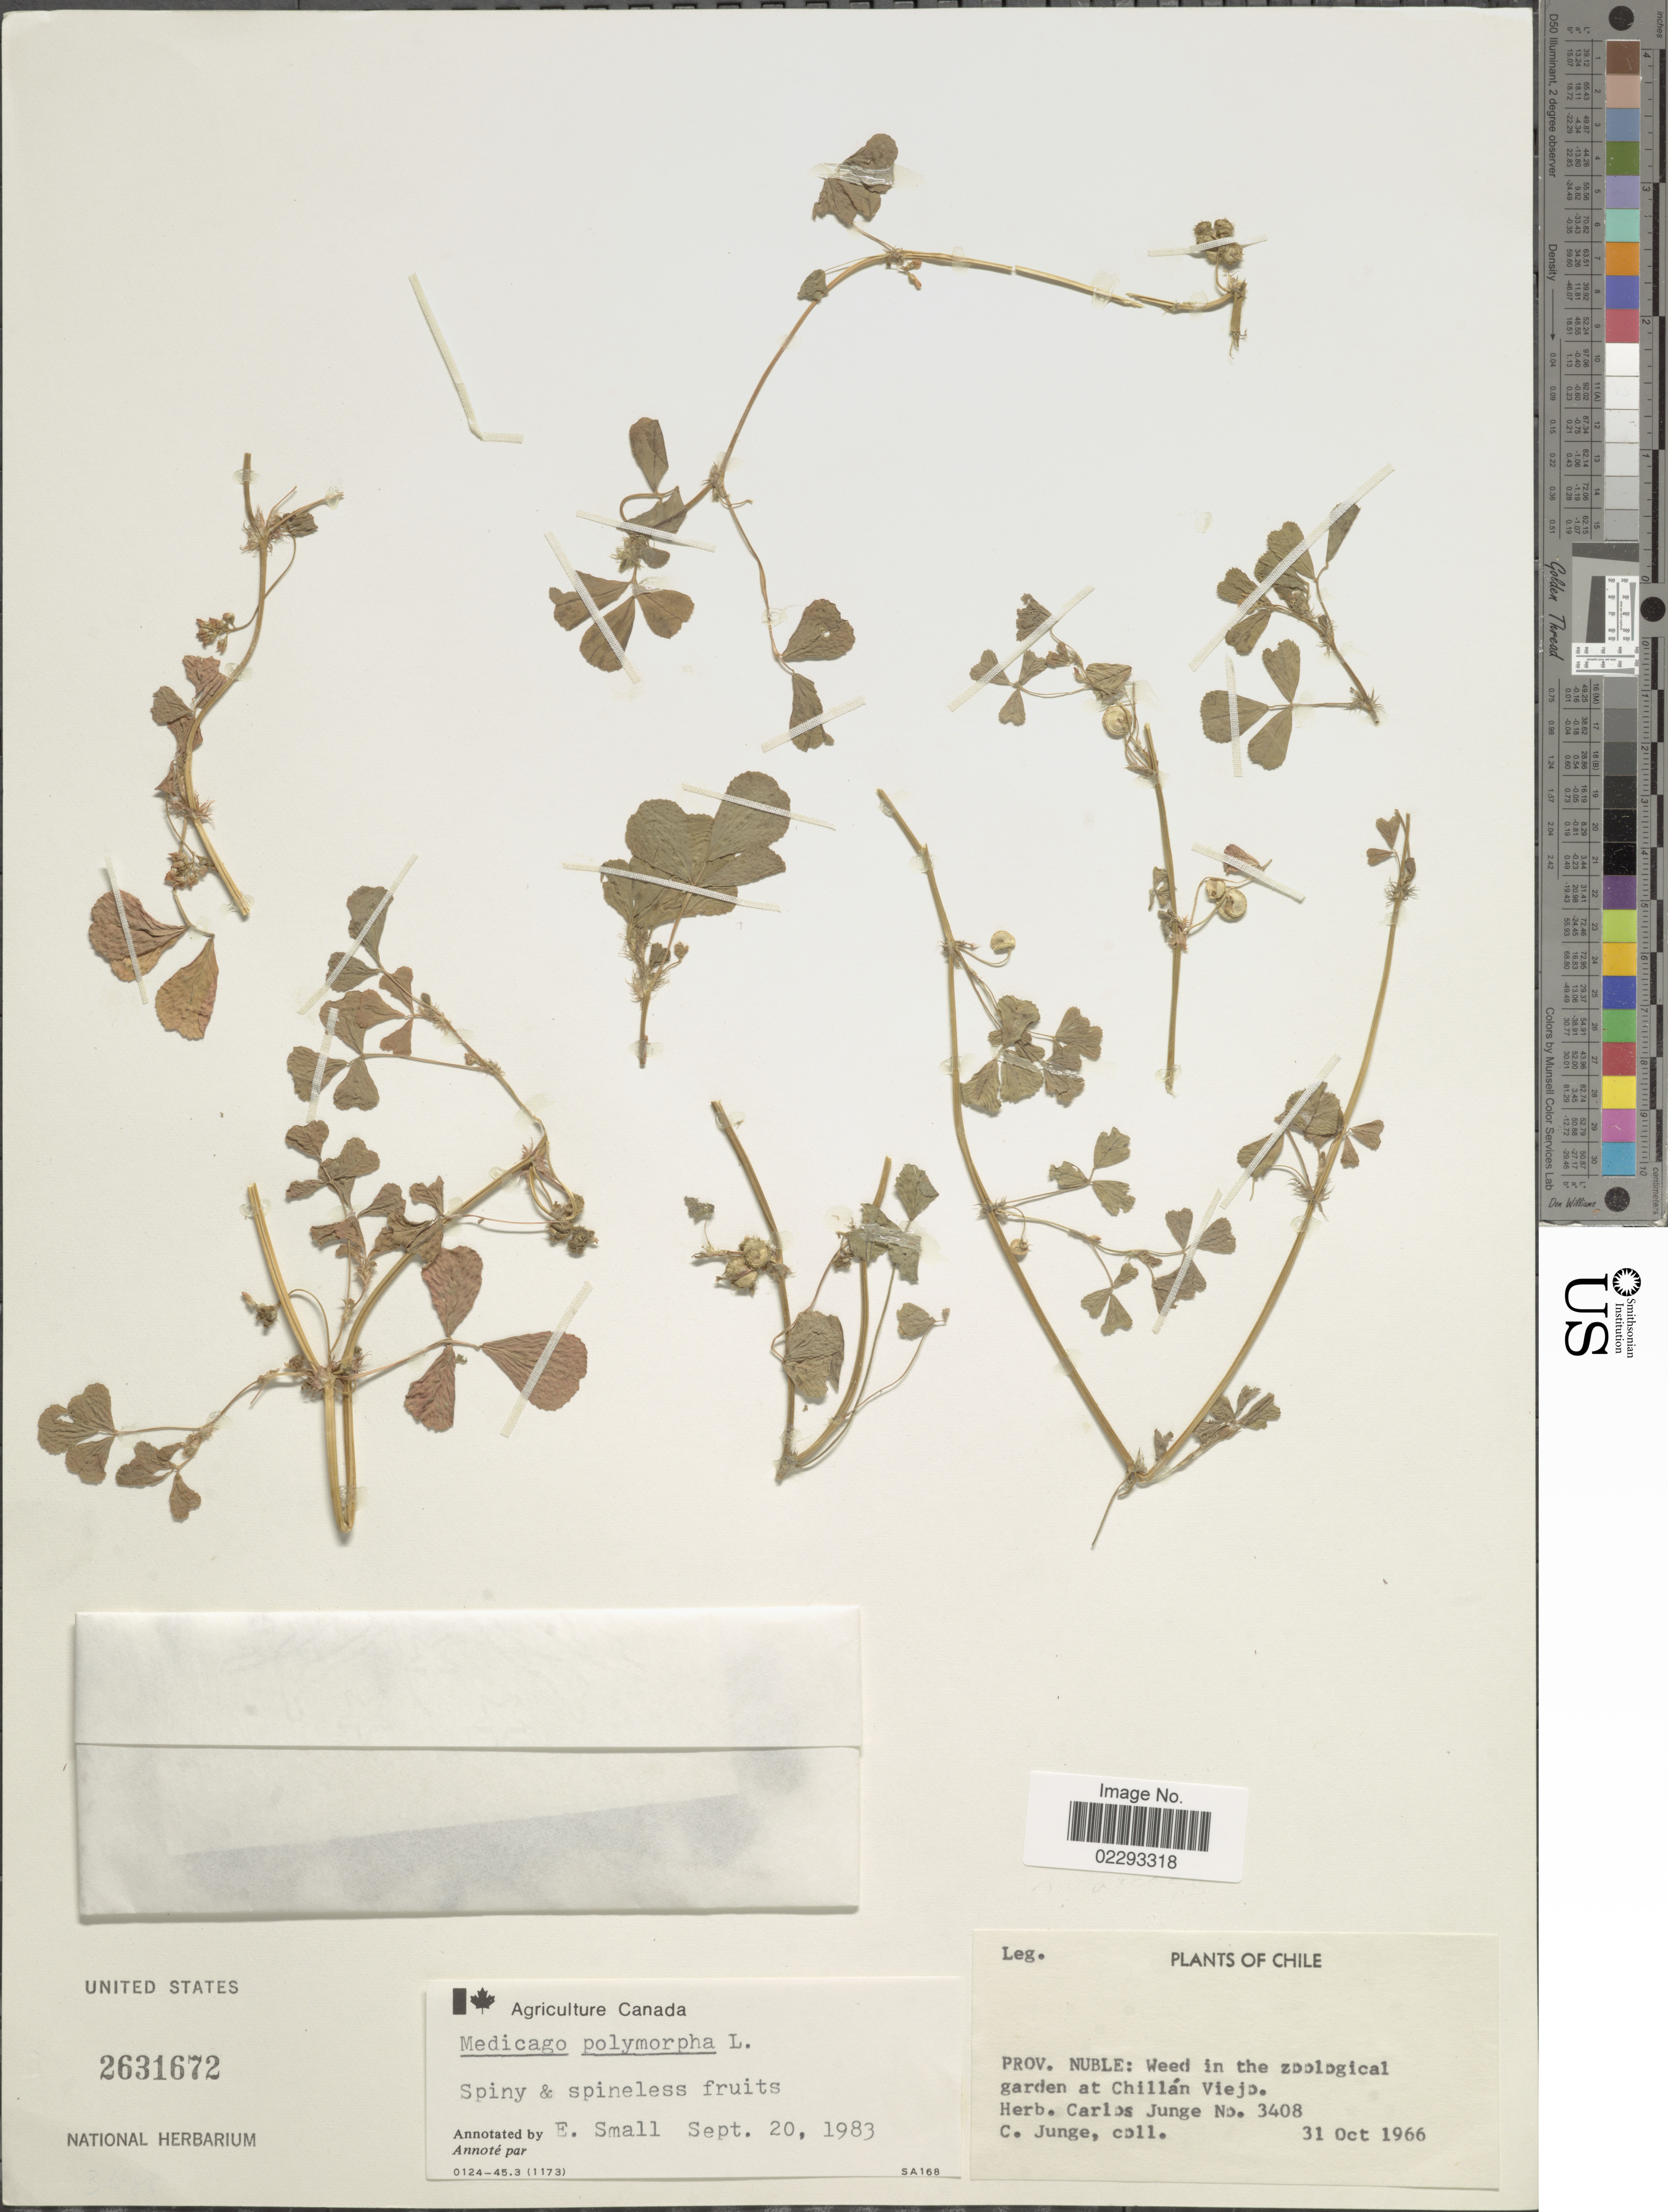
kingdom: Plantae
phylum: Tracheophyta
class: Magnoliopsida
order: Fabales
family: Fabaceae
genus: Medicago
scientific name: Medicago polymorpha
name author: L.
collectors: C. Junge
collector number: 3408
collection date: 1966-10-31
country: Chile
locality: Prov. Nuble: weed in the zoological garden at Chillán Viejo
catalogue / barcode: US 2631672